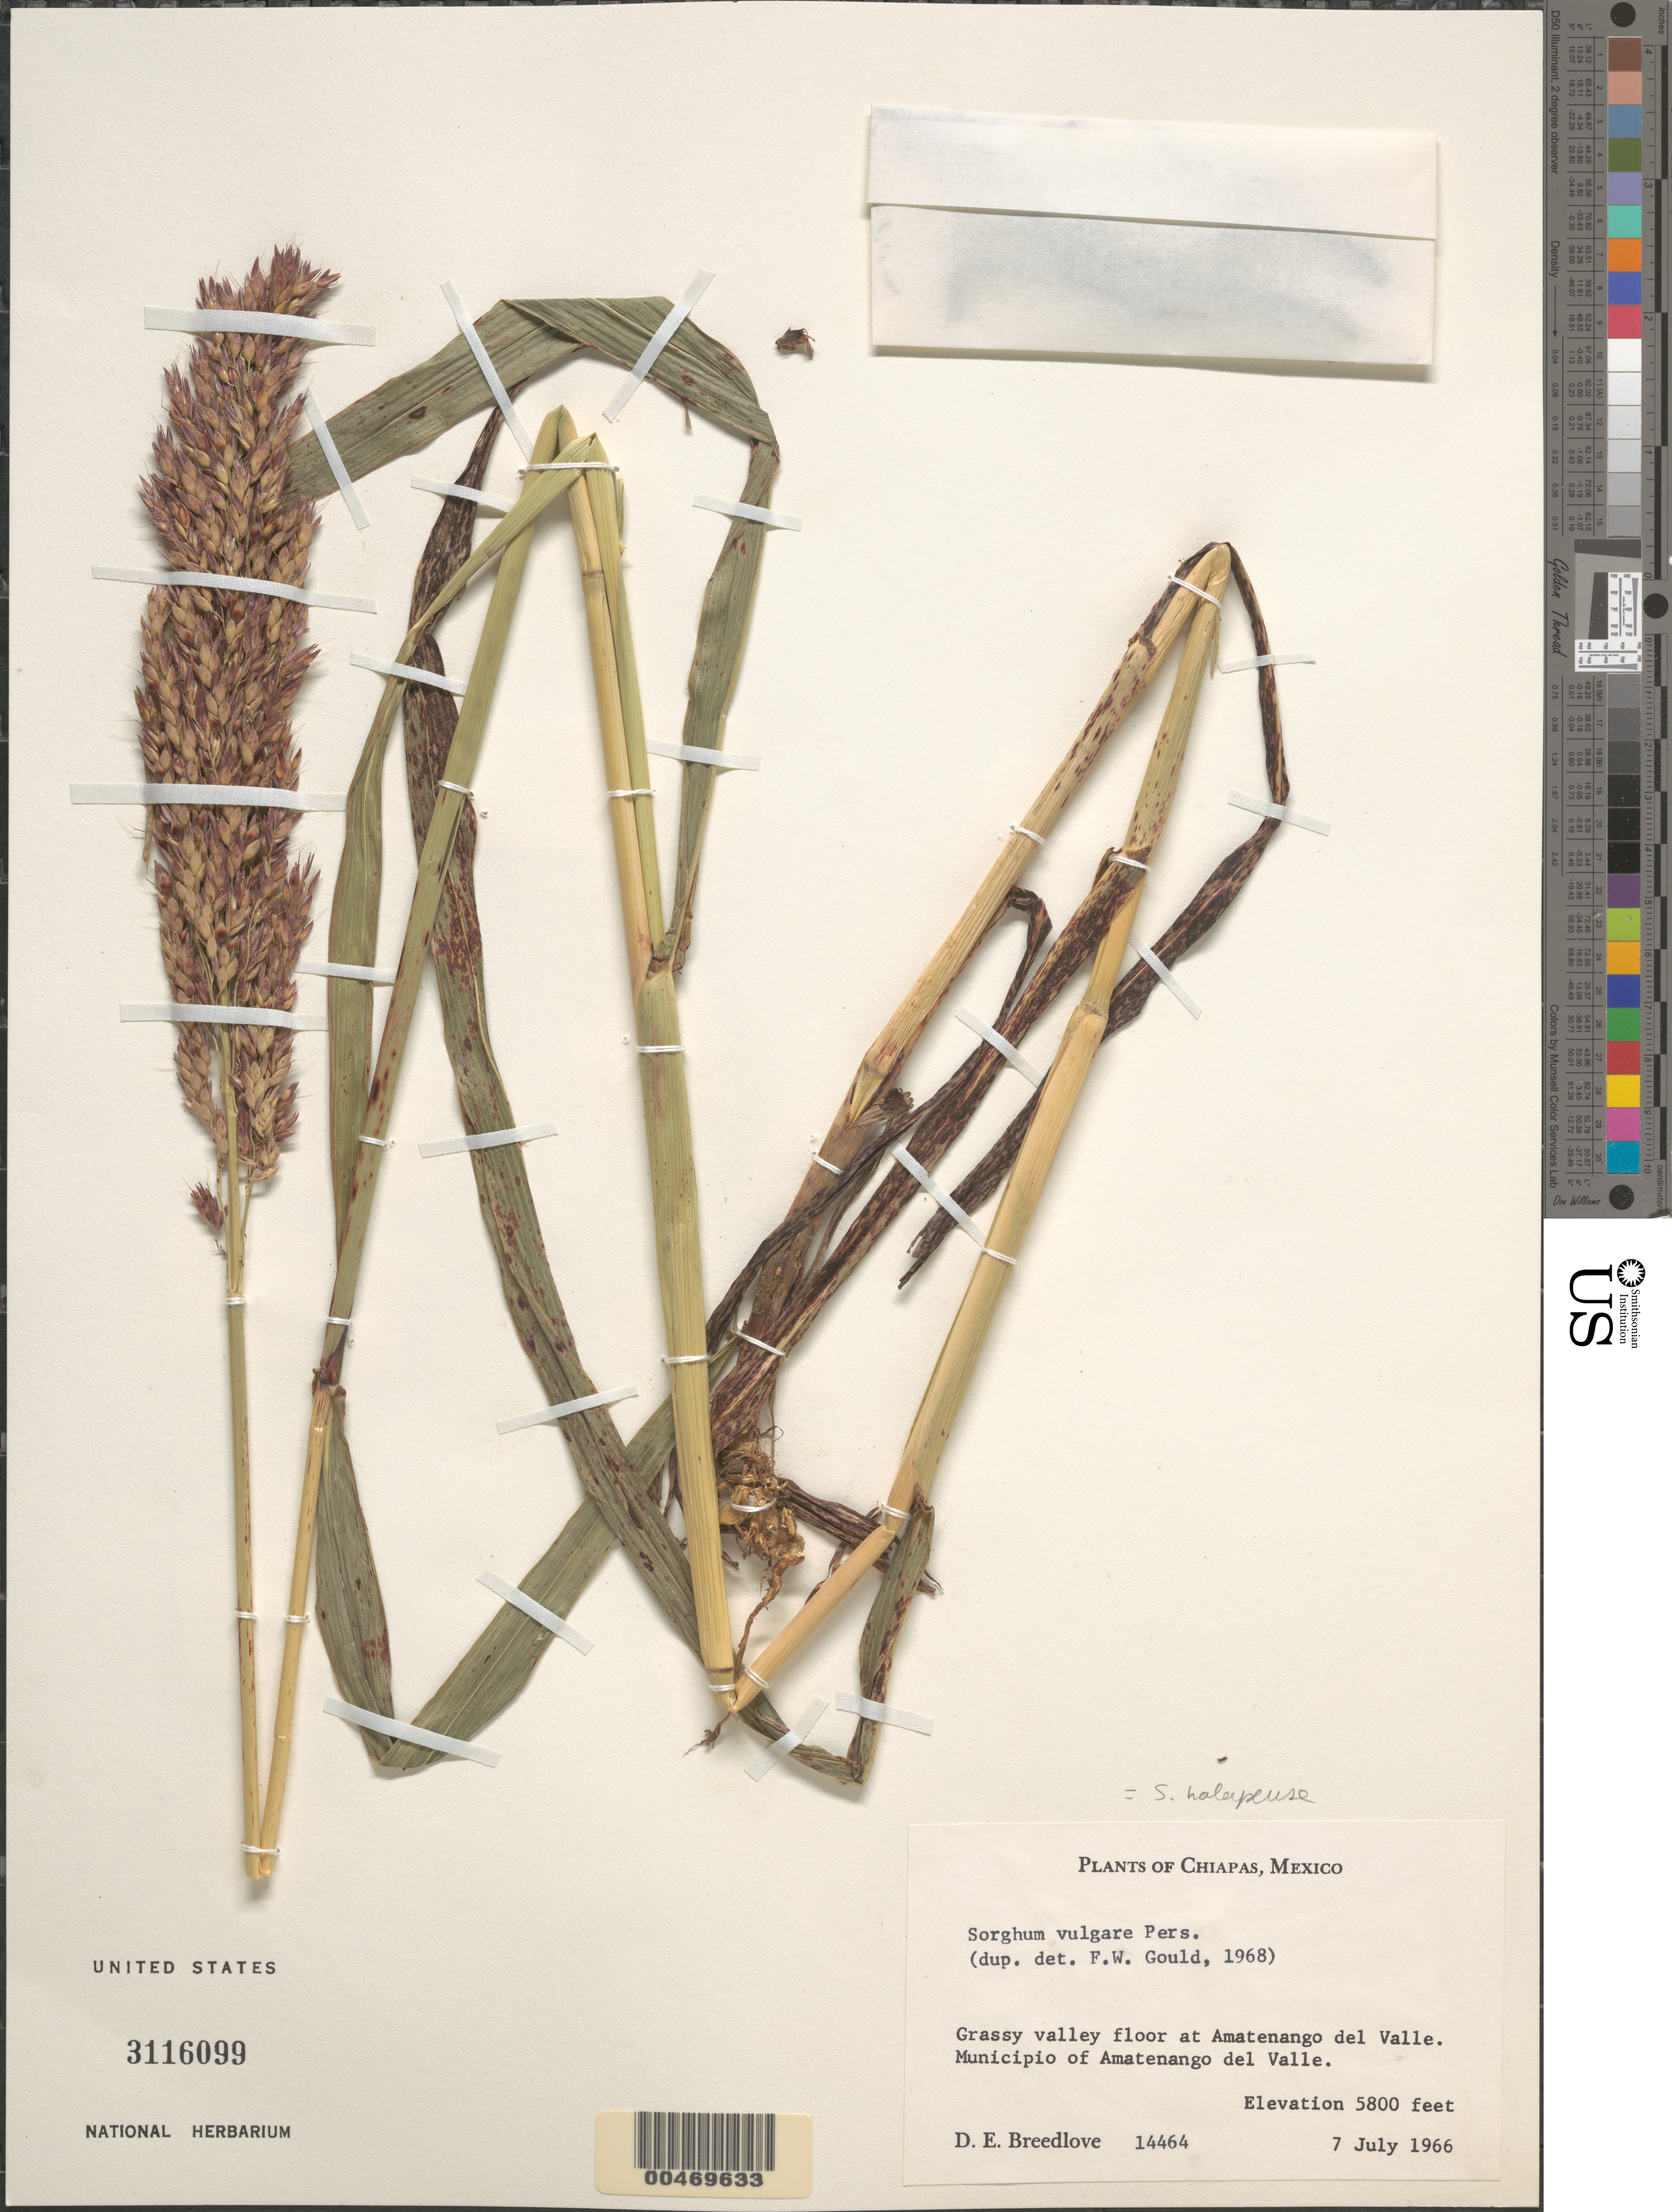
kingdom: Plantae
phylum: Tracheophyta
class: Liliopsida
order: Poales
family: Poaceae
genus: Sorghum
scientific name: Sorghum halepense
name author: (L.) Pers.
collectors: D. E. Breedlove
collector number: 14464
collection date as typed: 7 Jul 1966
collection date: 1966-07-07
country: Mexico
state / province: Chiapas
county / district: Amatenango del Valle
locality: At Amatenango del Valle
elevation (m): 1768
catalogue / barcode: US 3116099